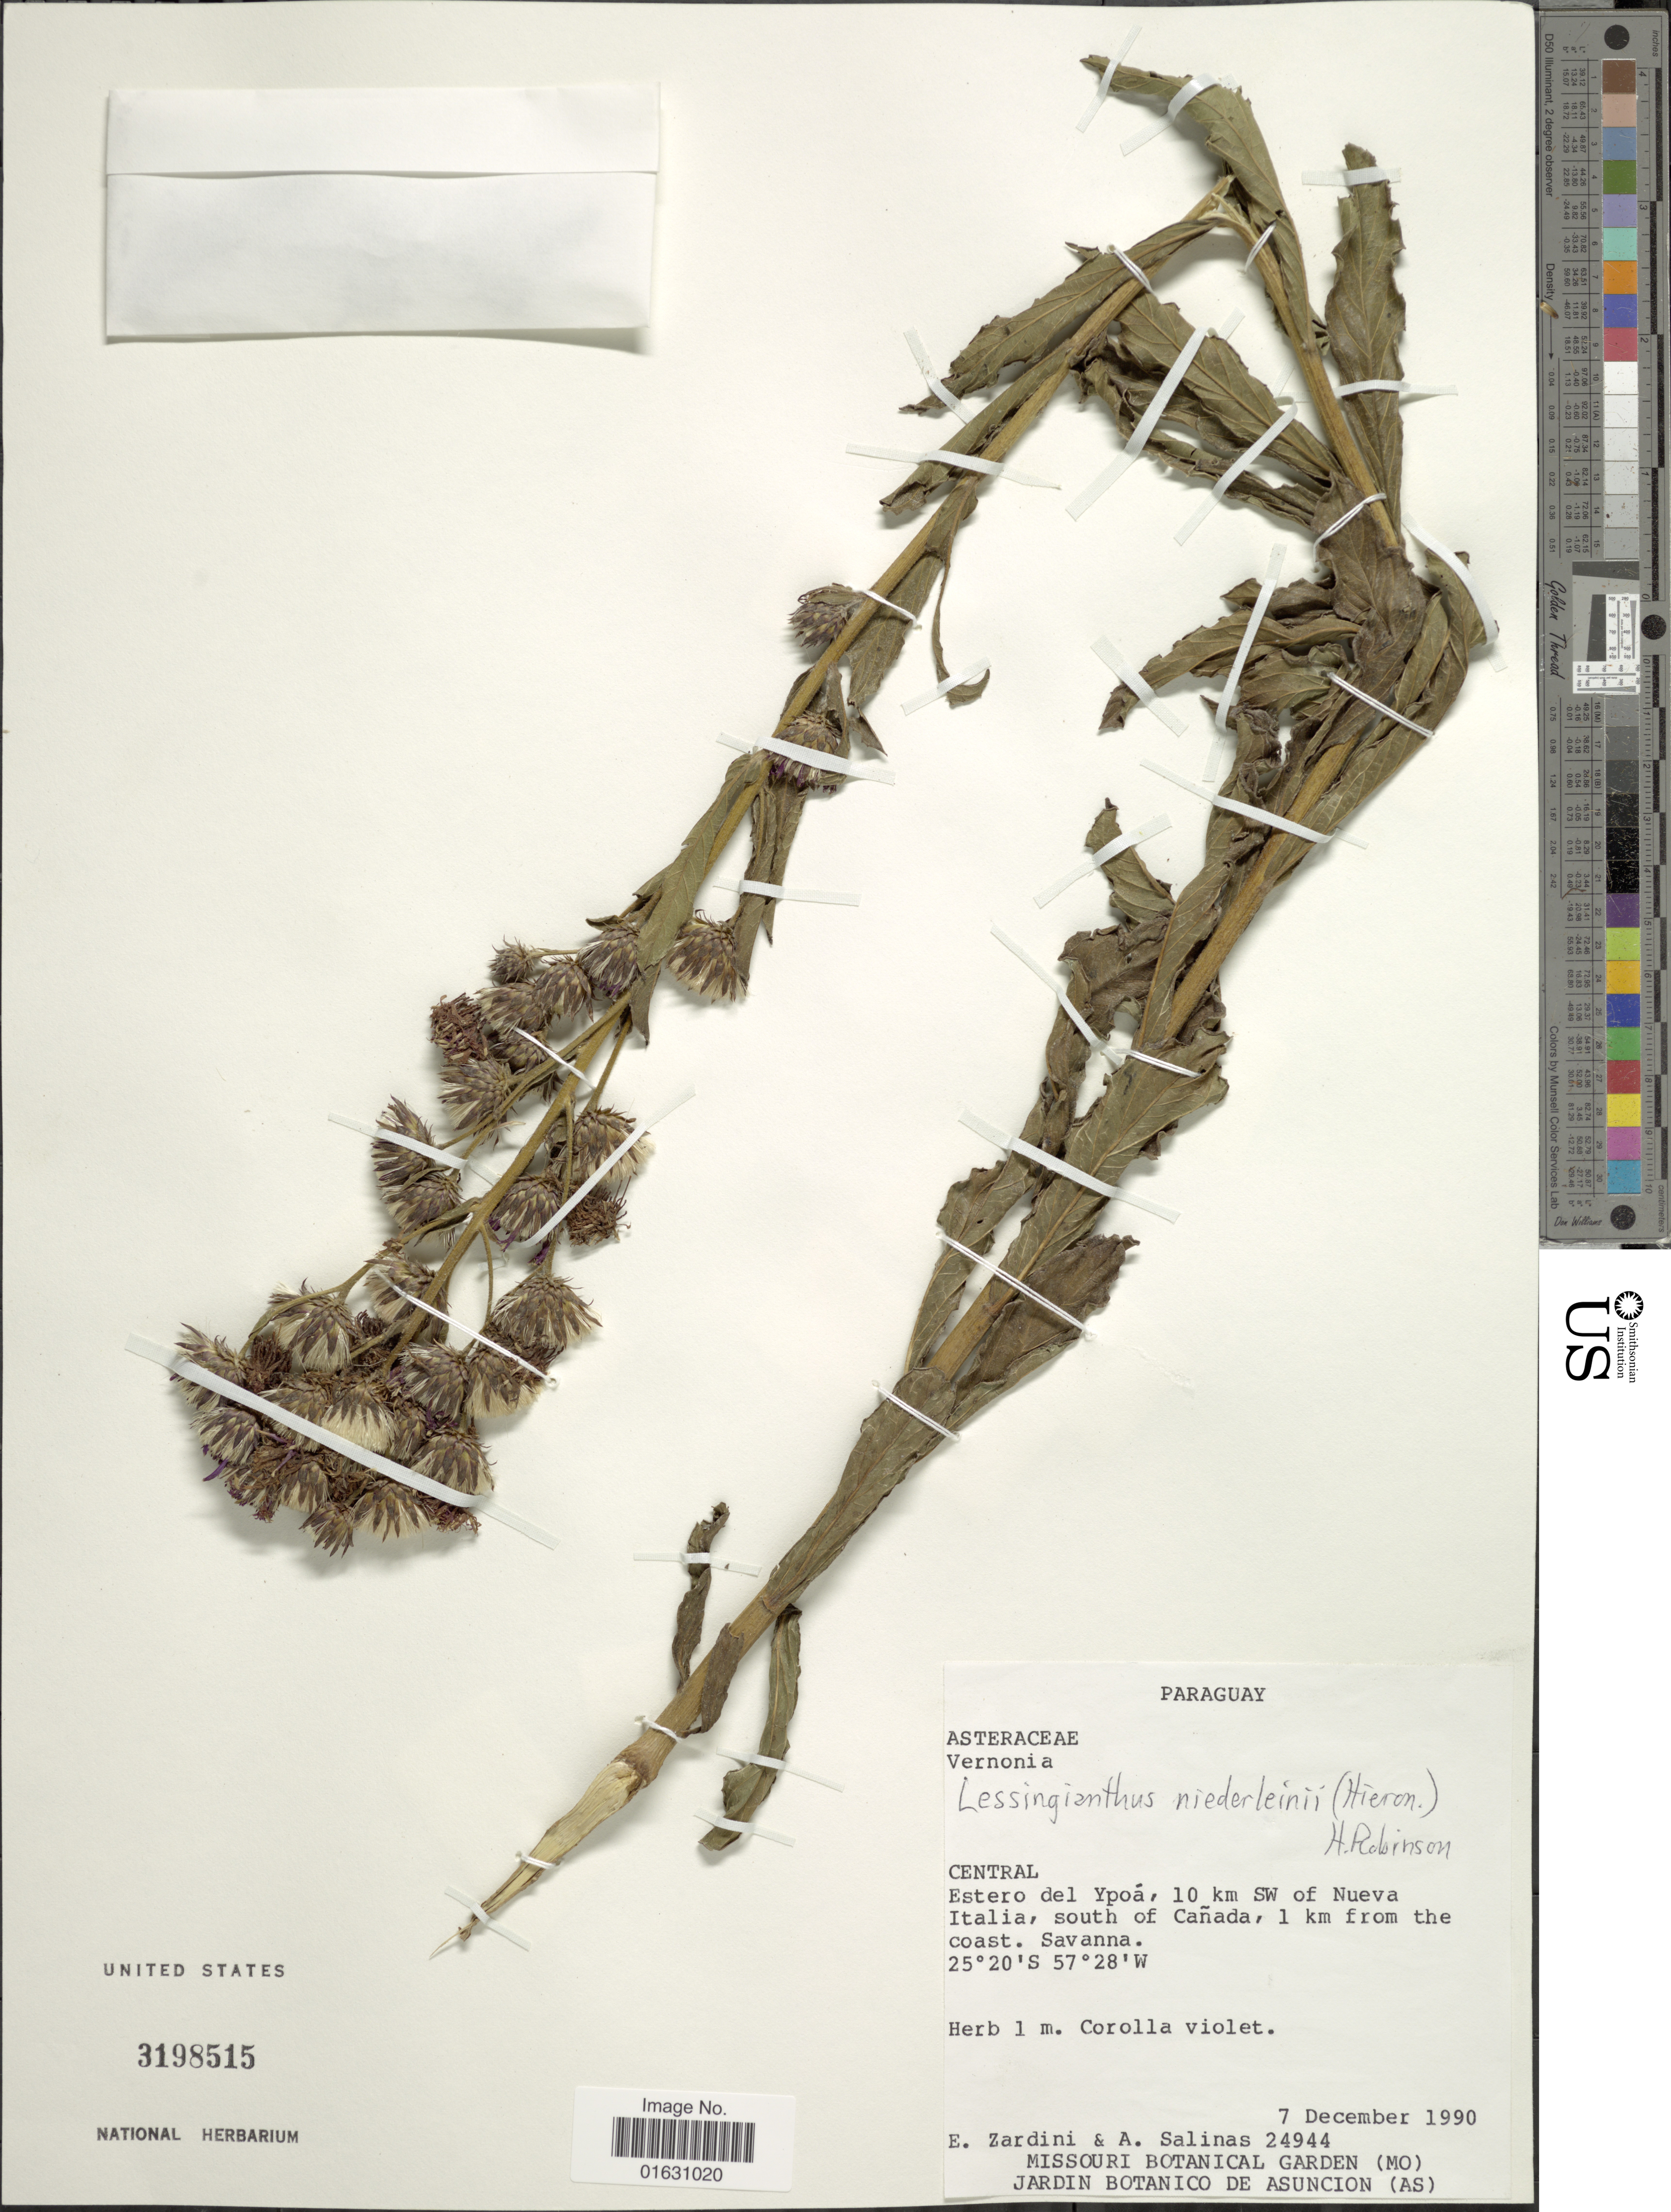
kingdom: Plantae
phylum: Tracheophyta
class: Magnoliopsida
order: Asterales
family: Asteraceae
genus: Lessingianthus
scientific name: Lessingianthus niederleinii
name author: (Hieron.) H. Rob.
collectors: E. M. Zardini & A. Salinas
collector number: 24944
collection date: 1990-12-07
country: Paraguay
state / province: Central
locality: Central. Estero del Ypoá, 10 km SW of Nueva Italia, south of Cañada, 1 km from the coast. Savanna.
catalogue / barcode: US 3198515